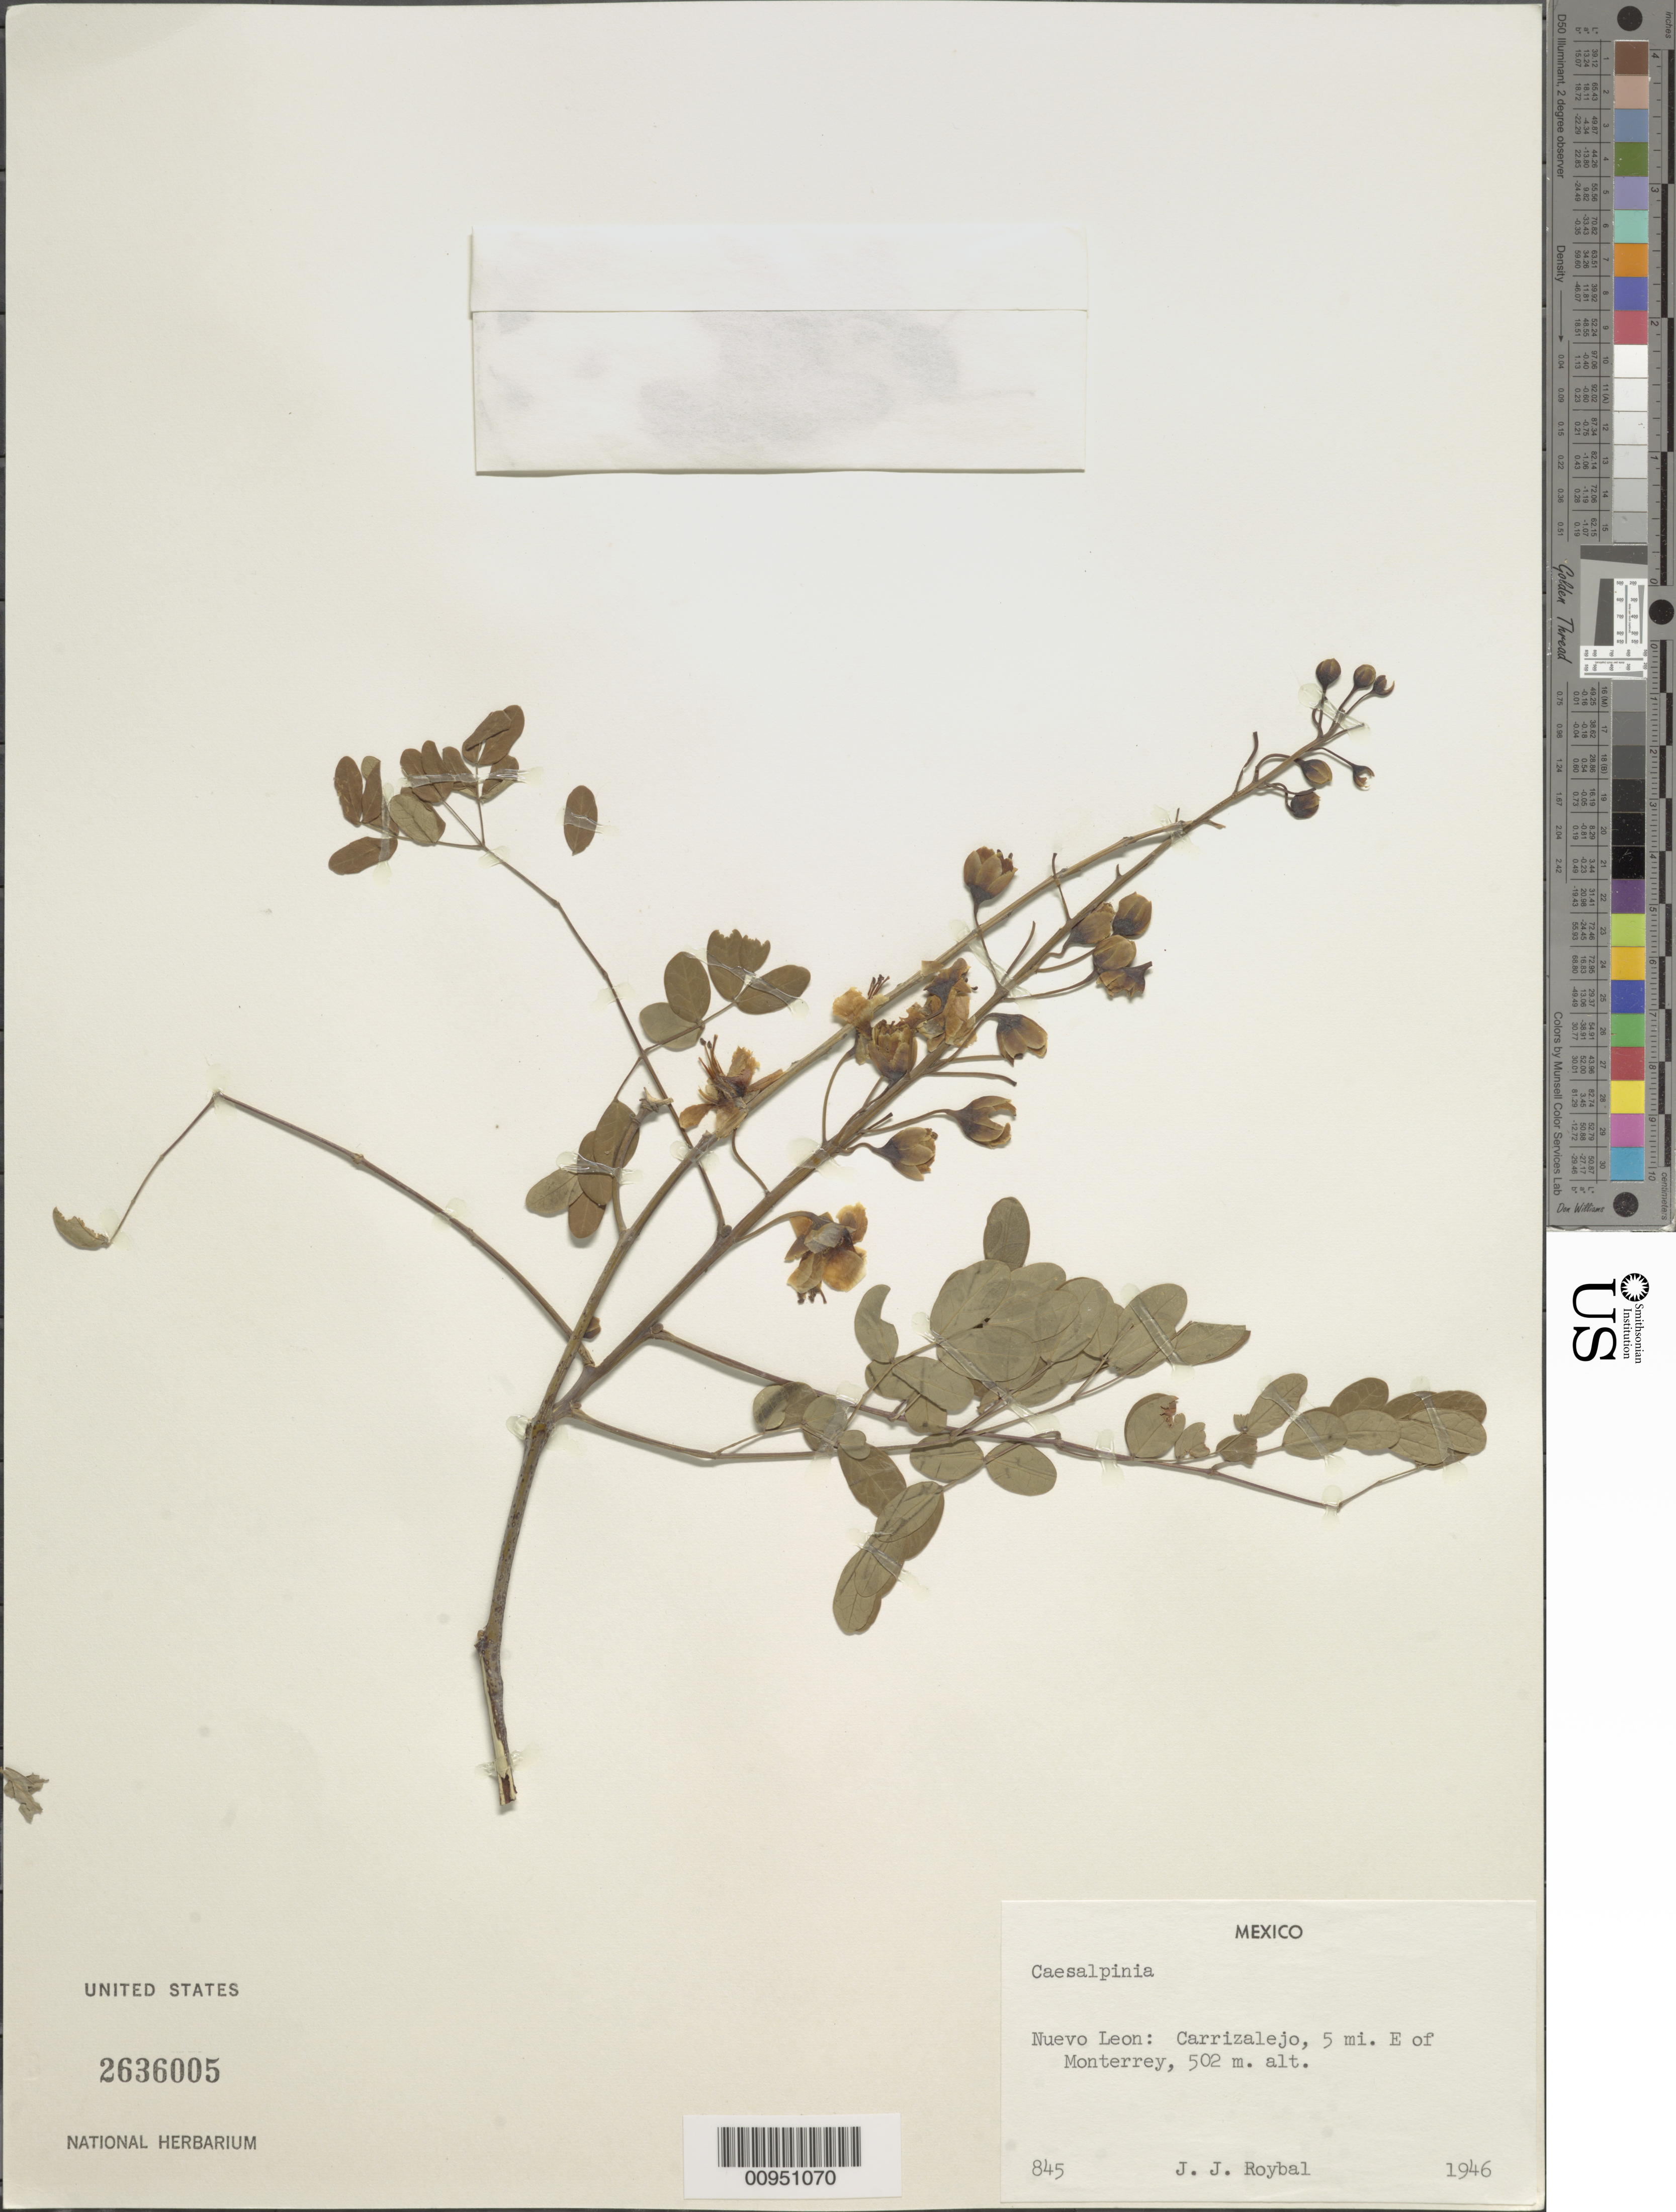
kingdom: Plantae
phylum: Tracheophyta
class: Magnoliopsida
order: Fabales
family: Fabaceae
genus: Caesalpinia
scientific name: Caesalpinia sp.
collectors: J. J. Roybal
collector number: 845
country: Mexico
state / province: Nuevo León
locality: Carrizalejo, E of Monterrey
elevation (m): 502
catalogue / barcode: US 2636005